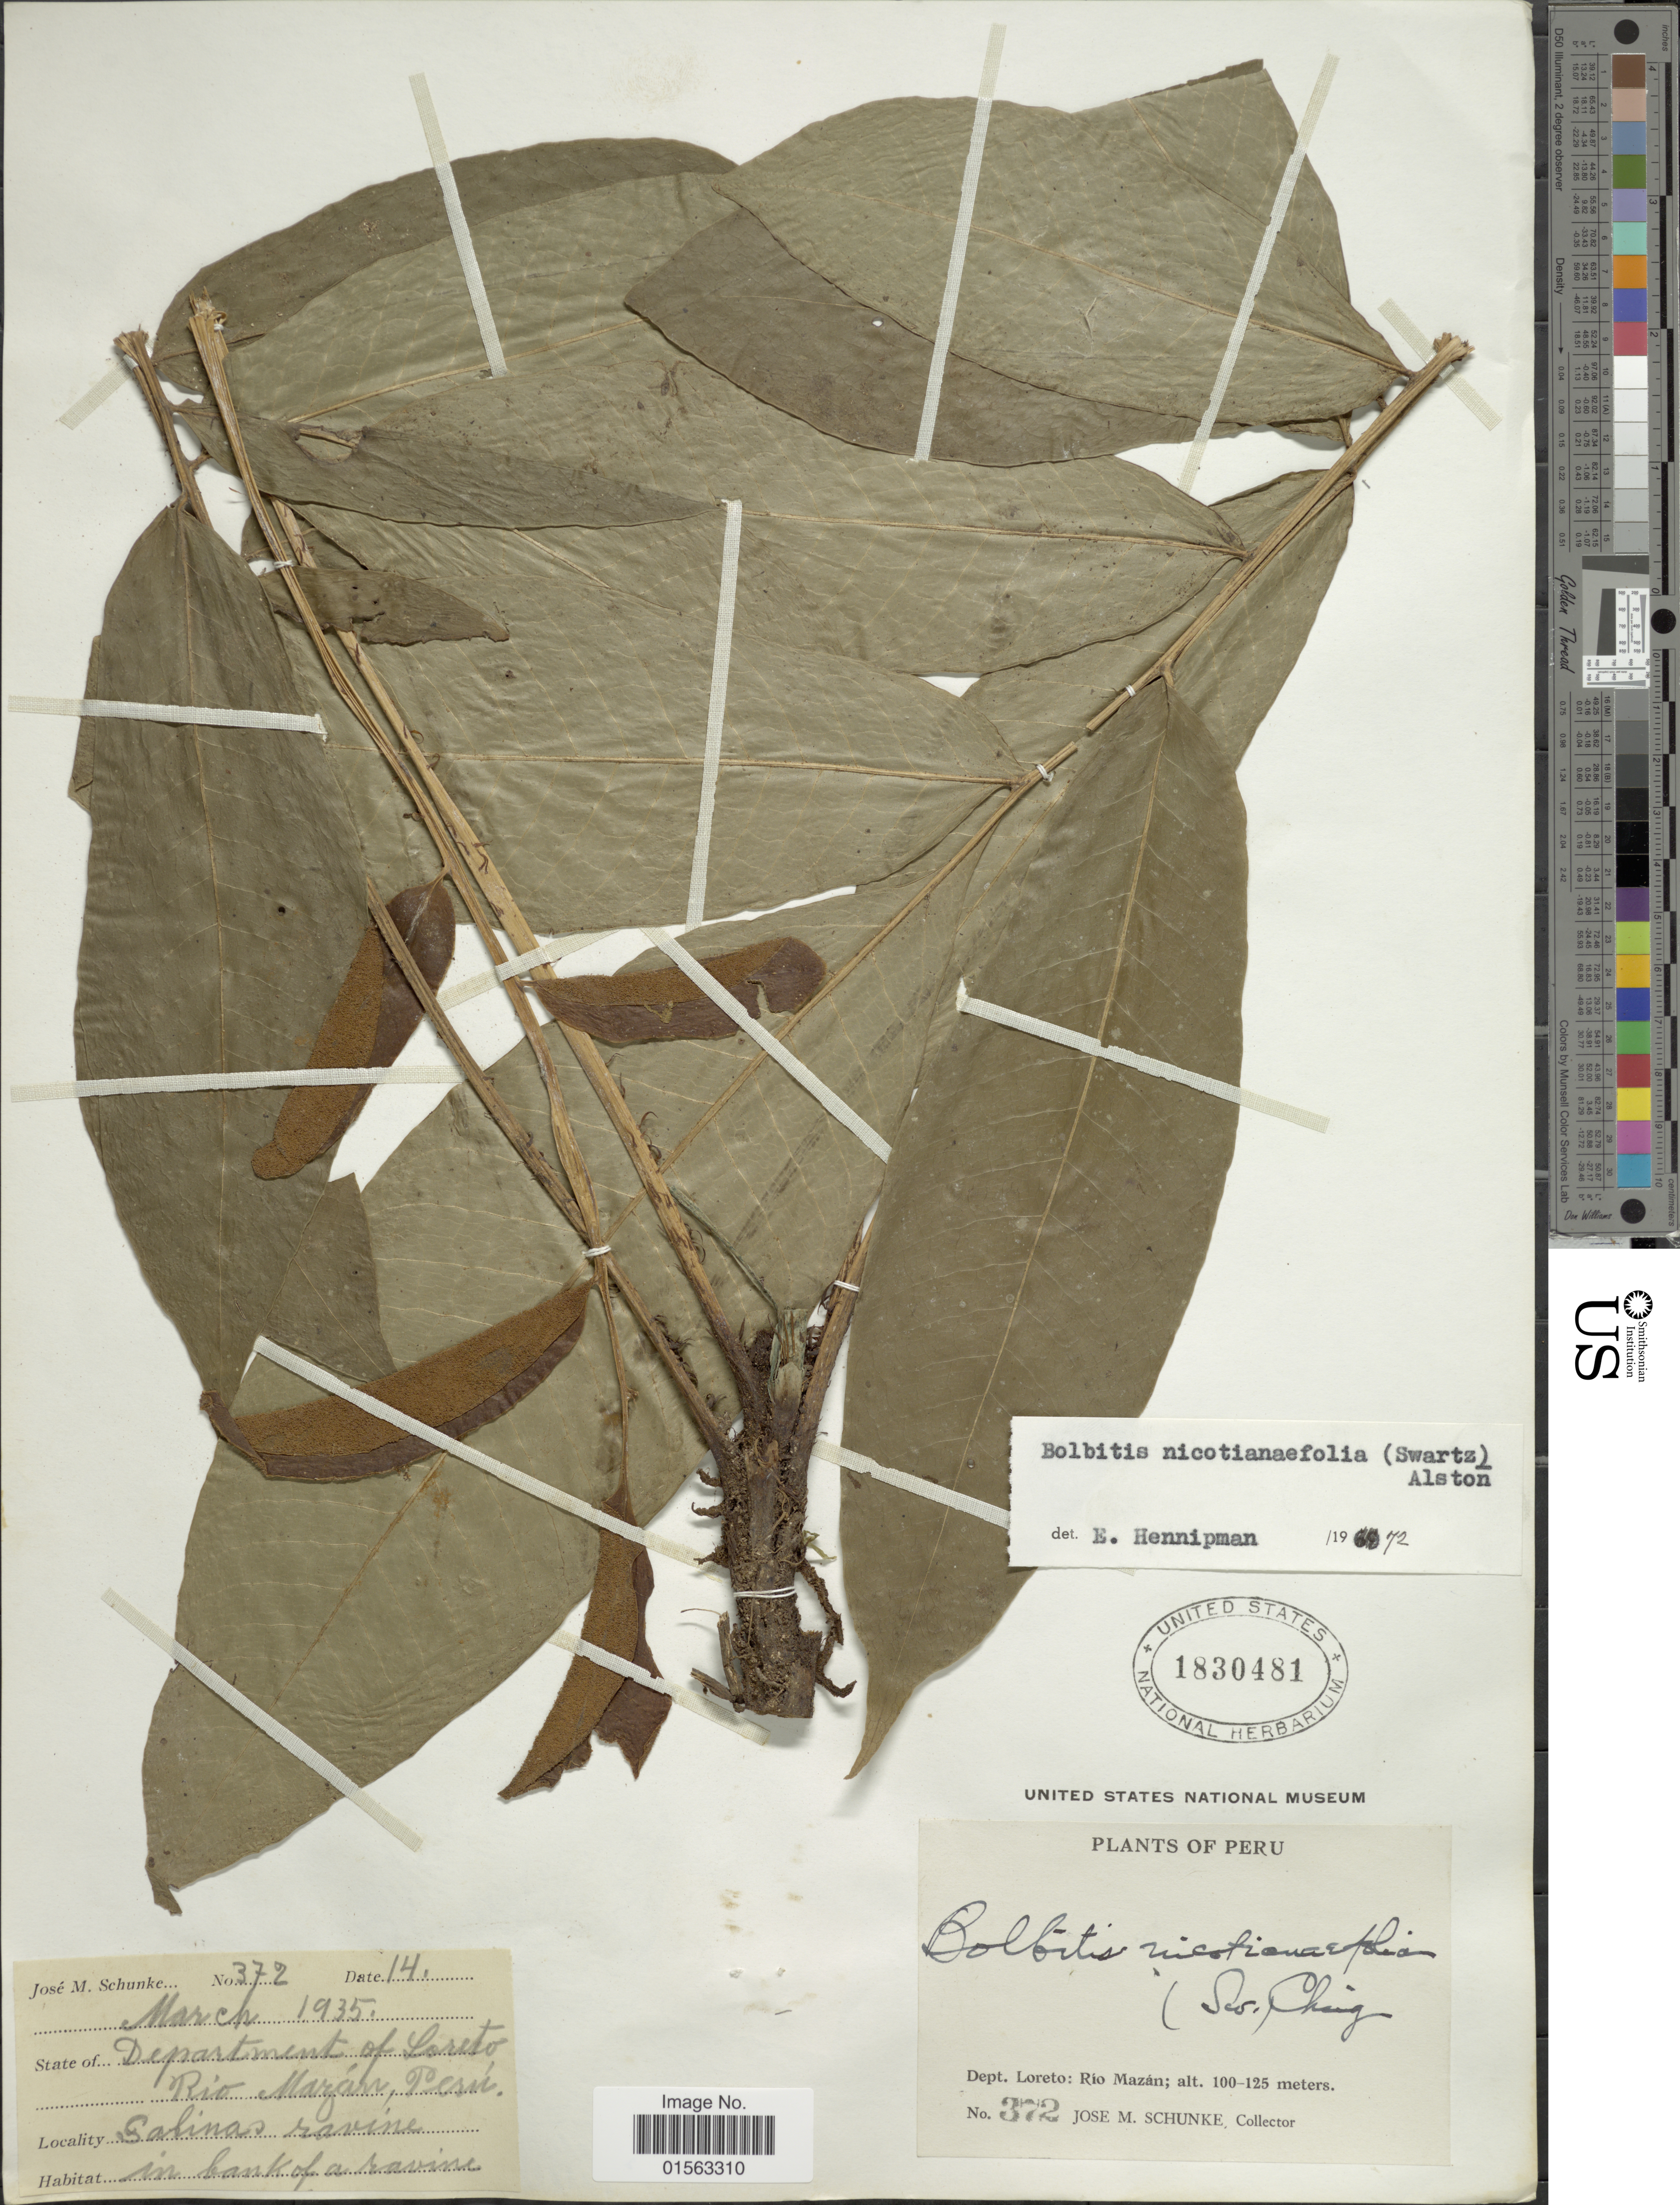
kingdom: Plantae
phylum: Tracheophyta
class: Polypodiopsida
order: Polypodiales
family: Dryopteridaceae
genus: Mickelia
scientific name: Mickelia nicotianifolia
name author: (Sw.) R.C. Moran et al.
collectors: J. M. Schunke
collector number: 372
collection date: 1935-03-14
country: Peru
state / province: Loreto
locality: Peru, Río Mazán,Sabinas ravine, in bank of ravine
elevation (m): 100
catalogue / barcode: US 1830481